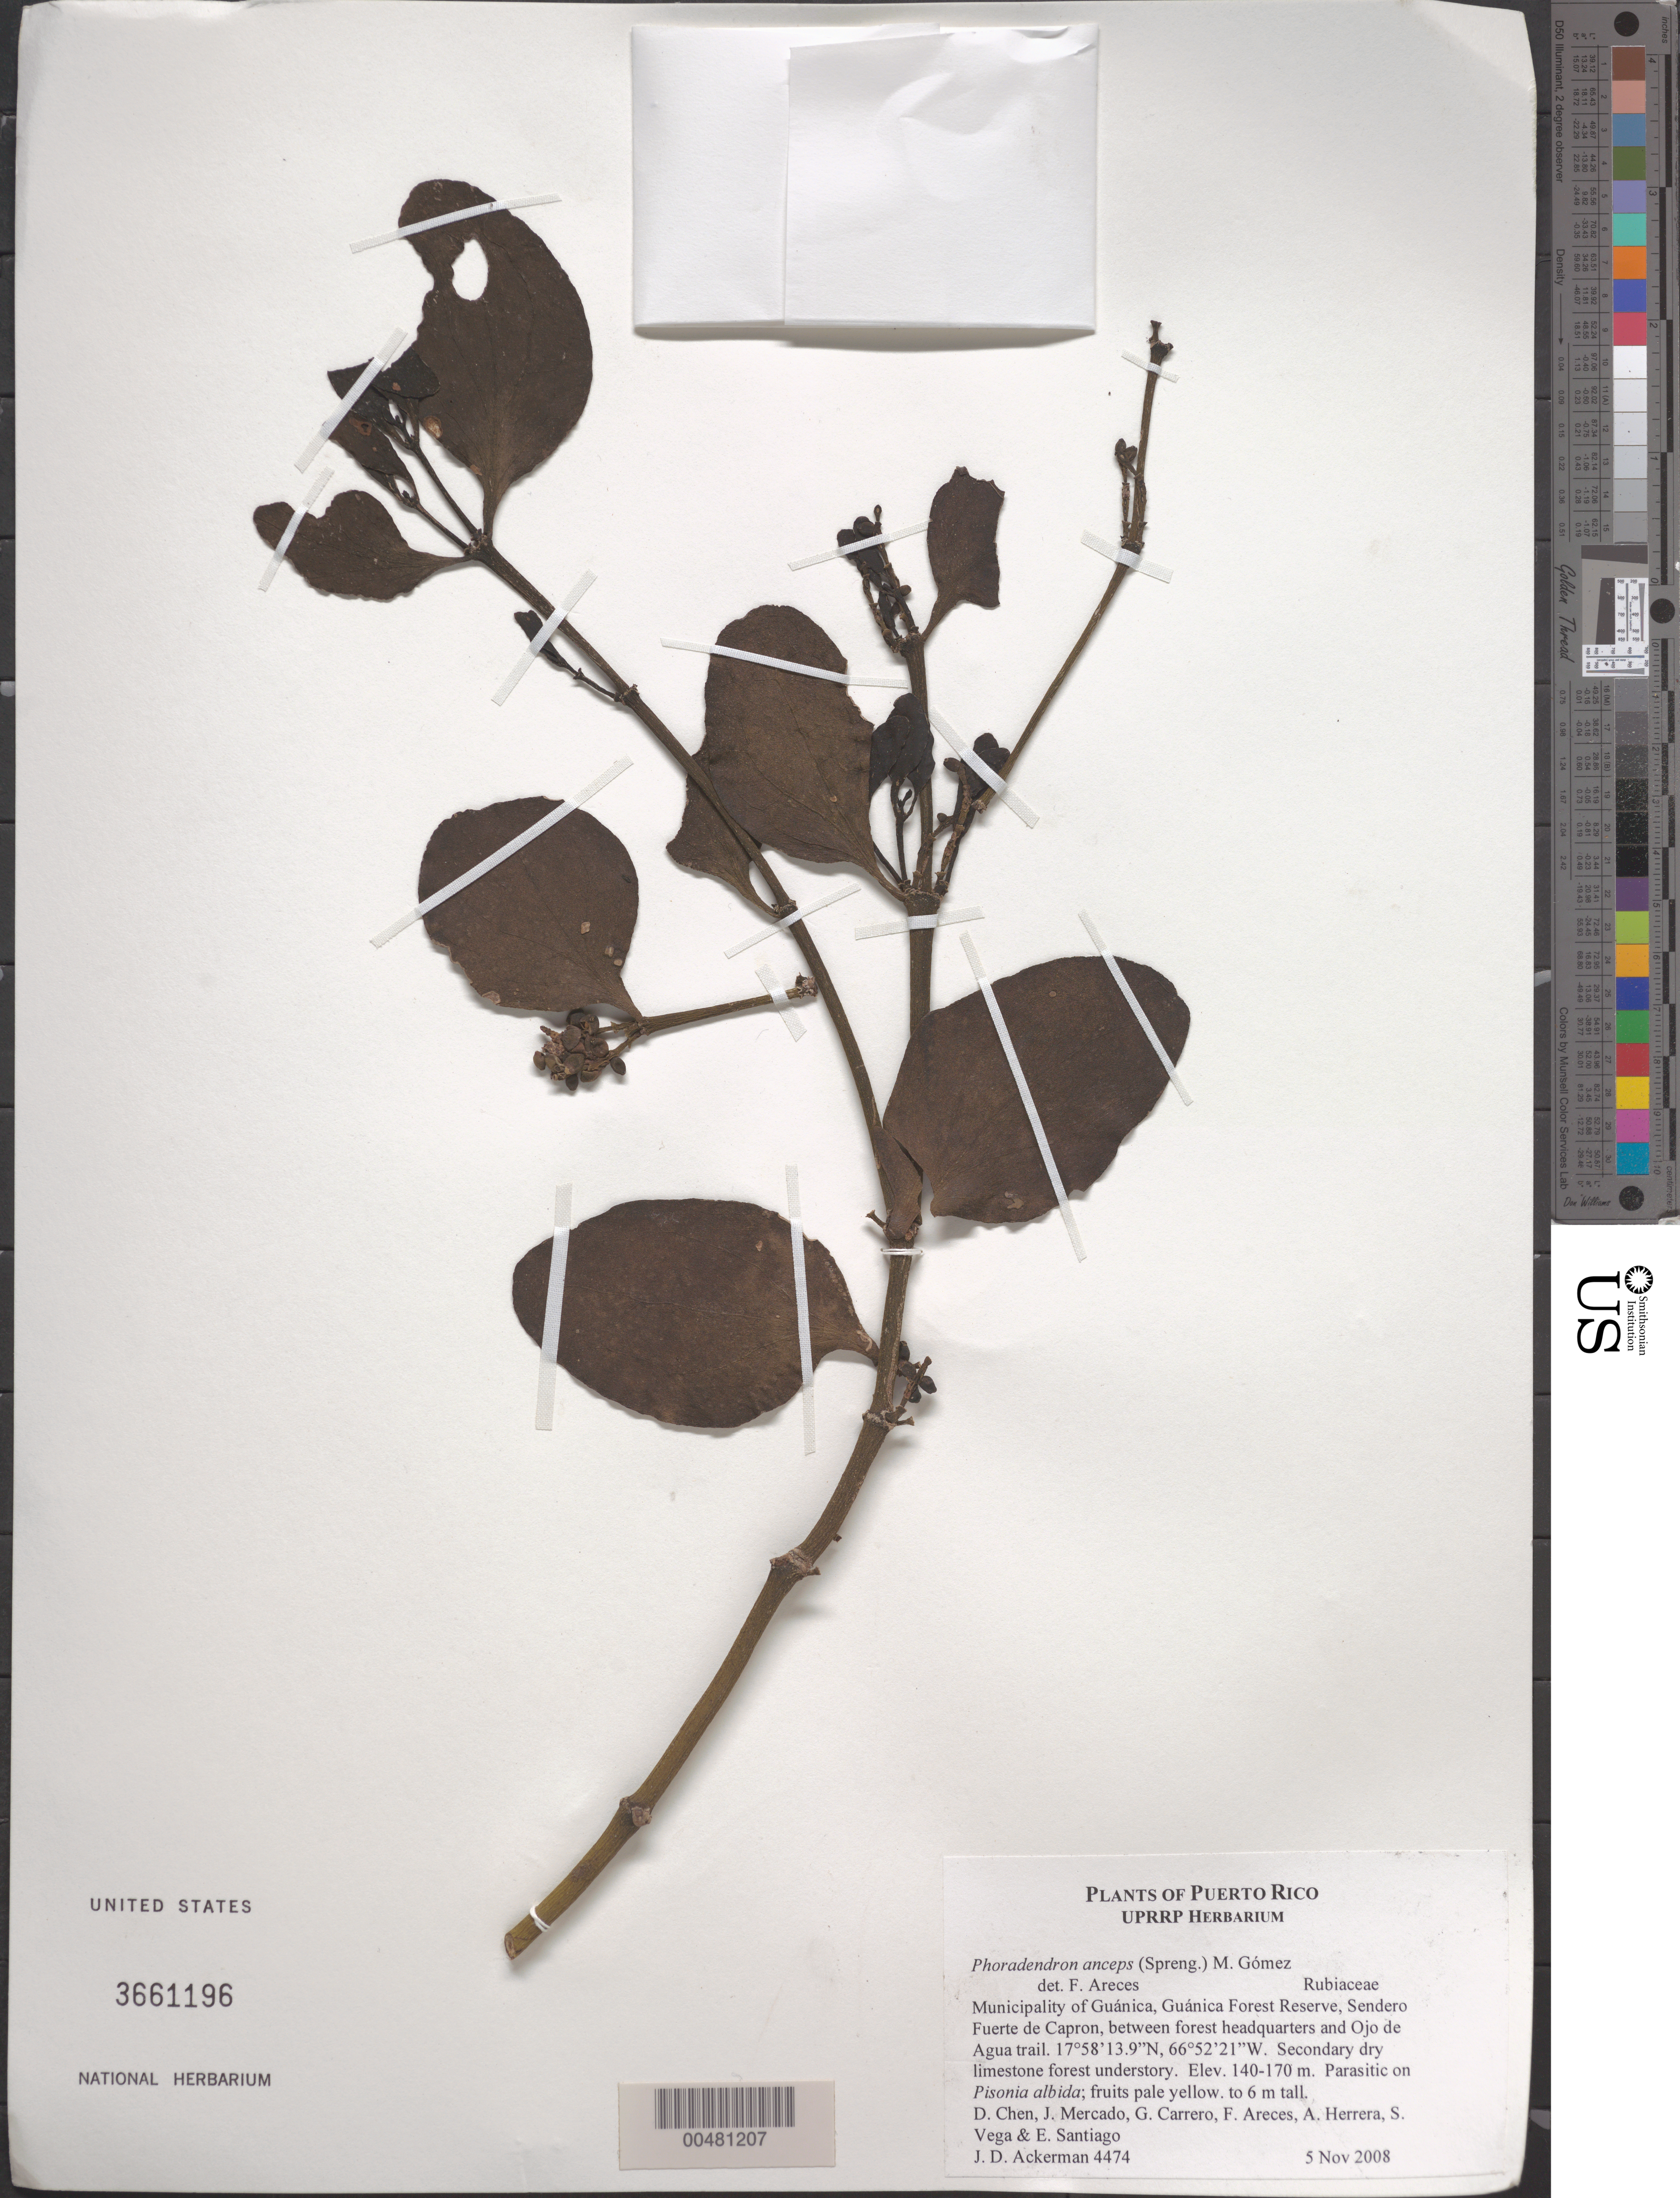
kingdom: Plantae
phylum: Tracheophyta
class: Magnoliopsida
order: Santalales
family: Viscaceae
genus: Phoradendron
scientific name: Phoradendron anceps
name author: (Spreng.) M. Gómez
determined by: Areces Berazaín, F.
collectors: J. D. Ackerman, E. Santiago, D. Chen, J. Mercado, G. Carrero, F. Areces Berazaín, A. Herrera & S. Vega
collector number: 4474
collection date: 2008-11-05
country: Puerto Rico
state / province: Guánica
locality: Guánica Forest Reserve, Sendero Fuerte de Capron, between forest headquarters and Ojo de Agua trail.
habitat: Secondary dry limestone forest understory.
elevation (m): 140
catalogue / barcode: US 3661196